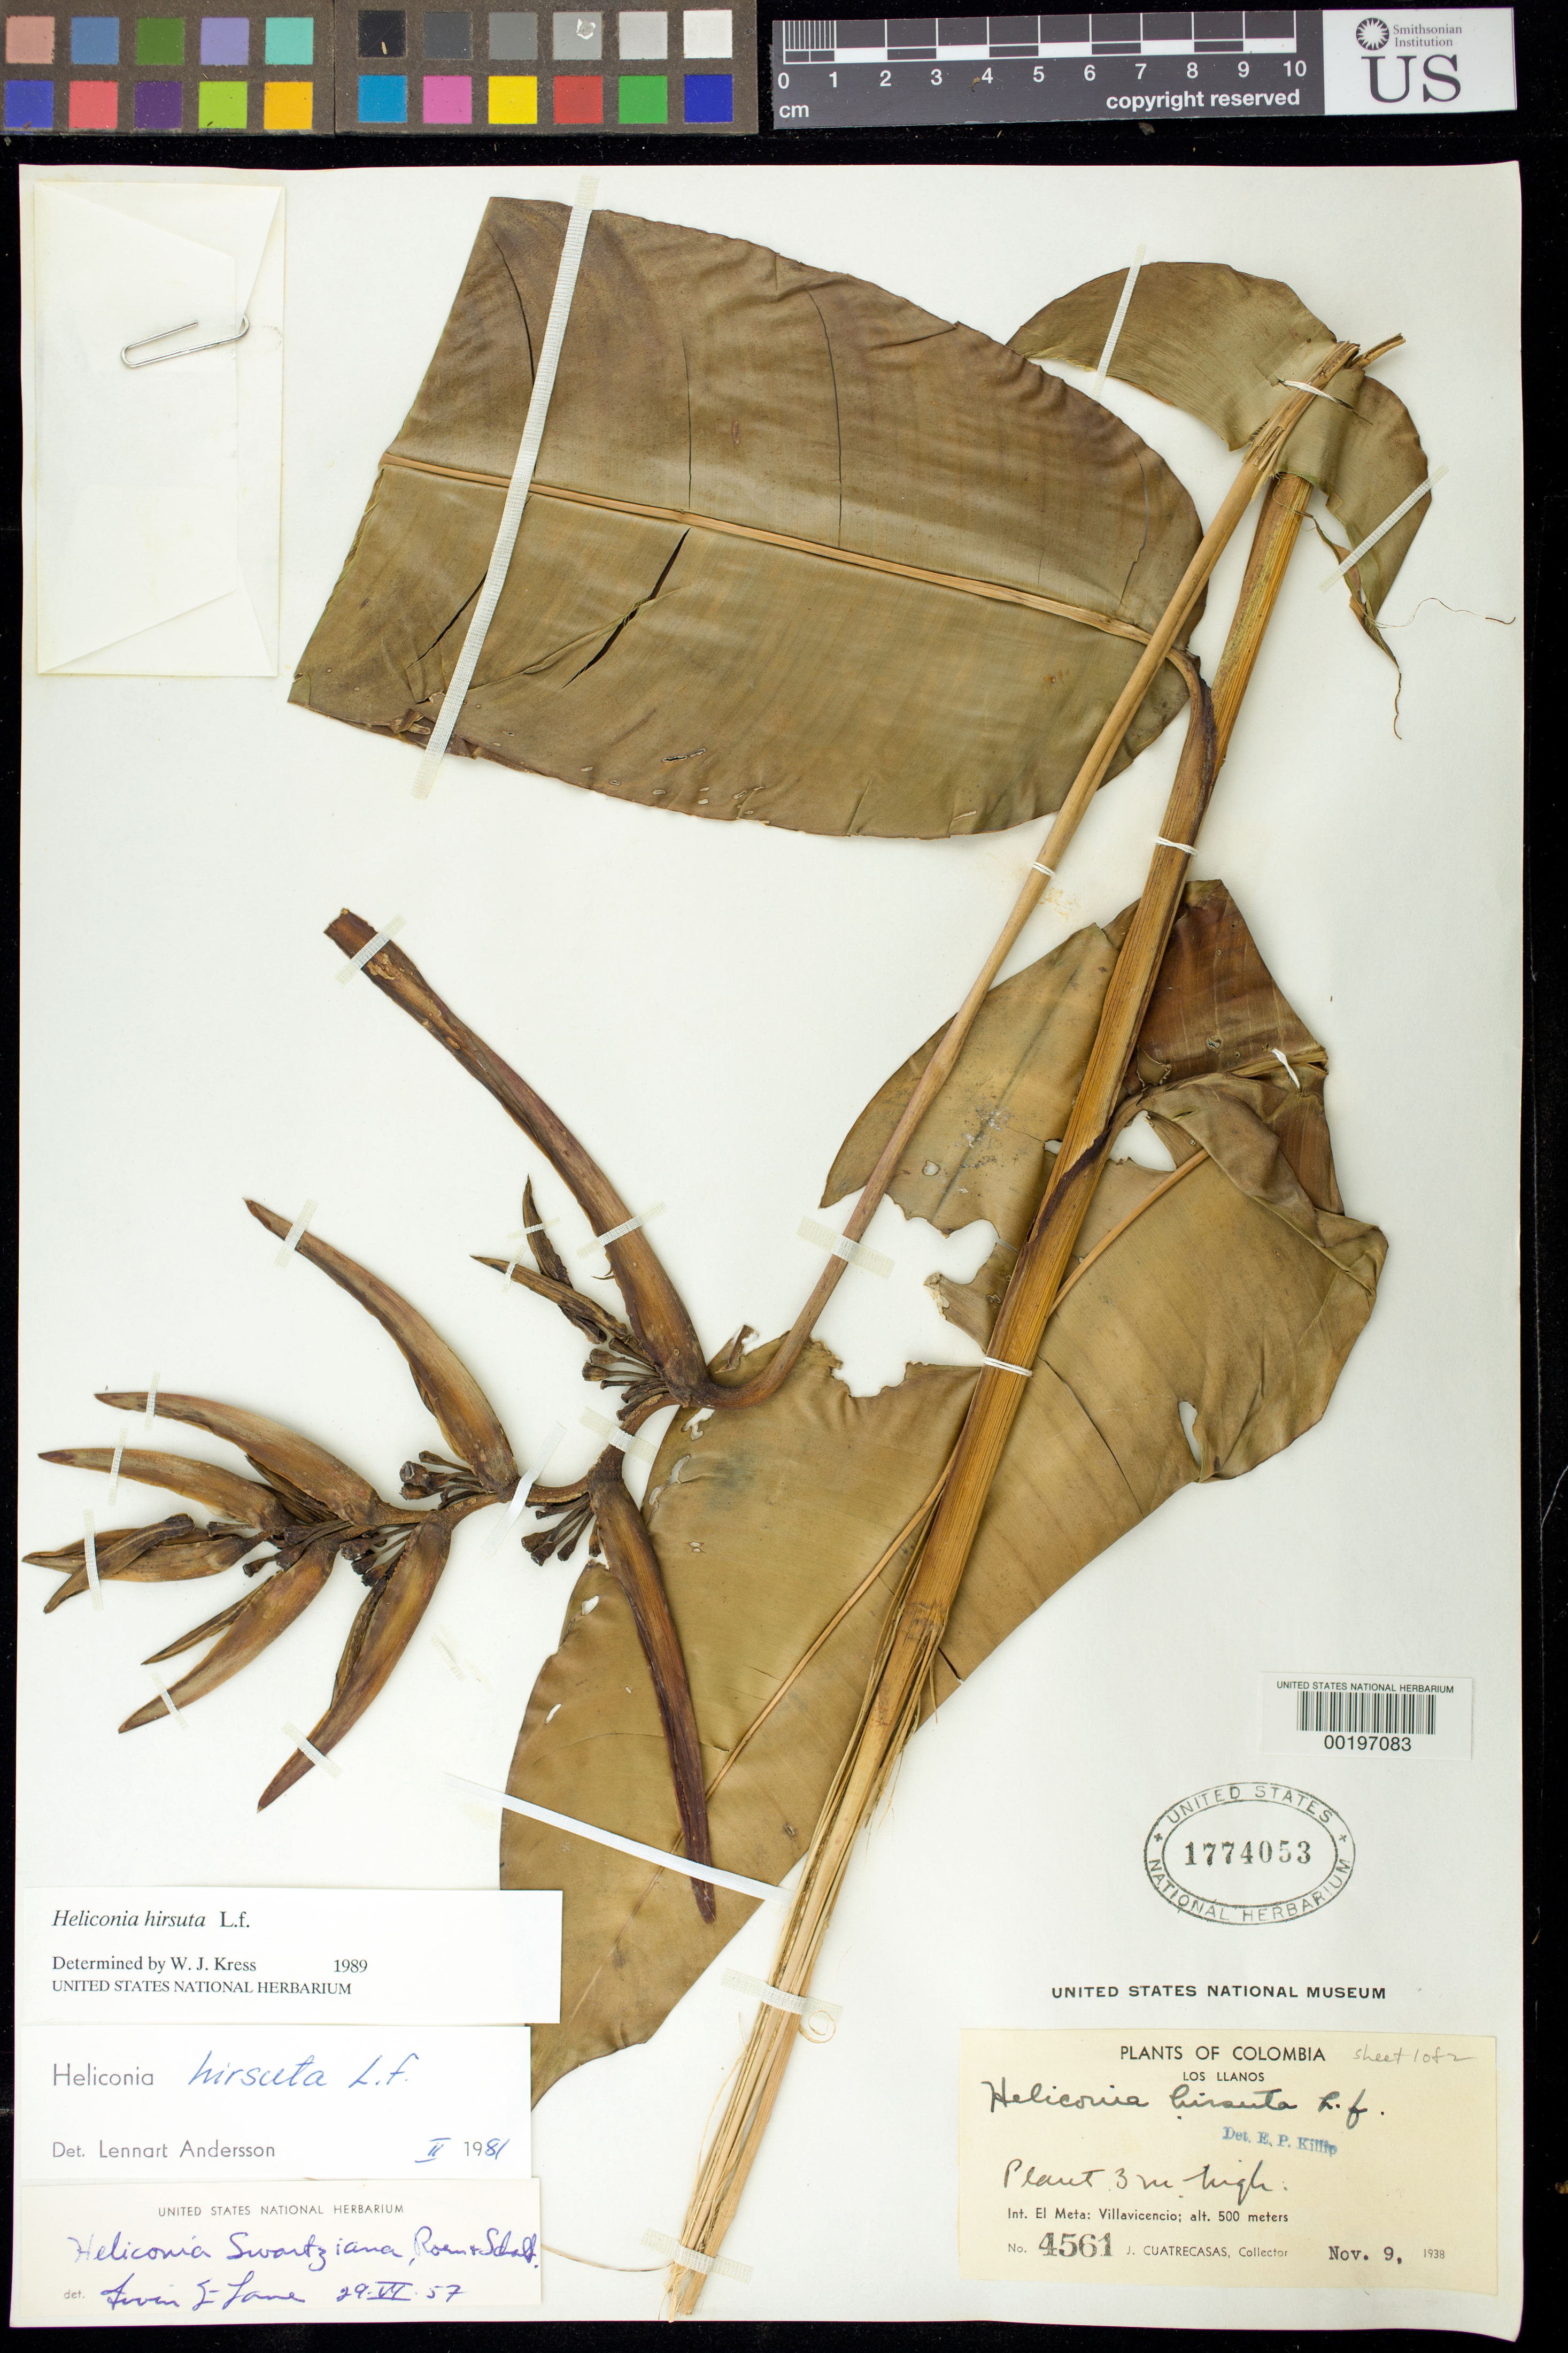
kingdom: Plantae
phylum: Tracheophyta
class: Liliopsida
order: Zingiberales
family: Heliconiaceae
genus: Heliconia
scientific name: Heliconia hirsuta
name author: L. f.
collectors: J. Cuatrecasas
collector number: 4561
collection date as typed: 09 Nov 1938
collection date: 1938-11-09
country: Colombia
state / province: Meta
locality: Los Llanos, Villa Vicencia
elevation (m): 500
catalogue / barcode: US 1774053